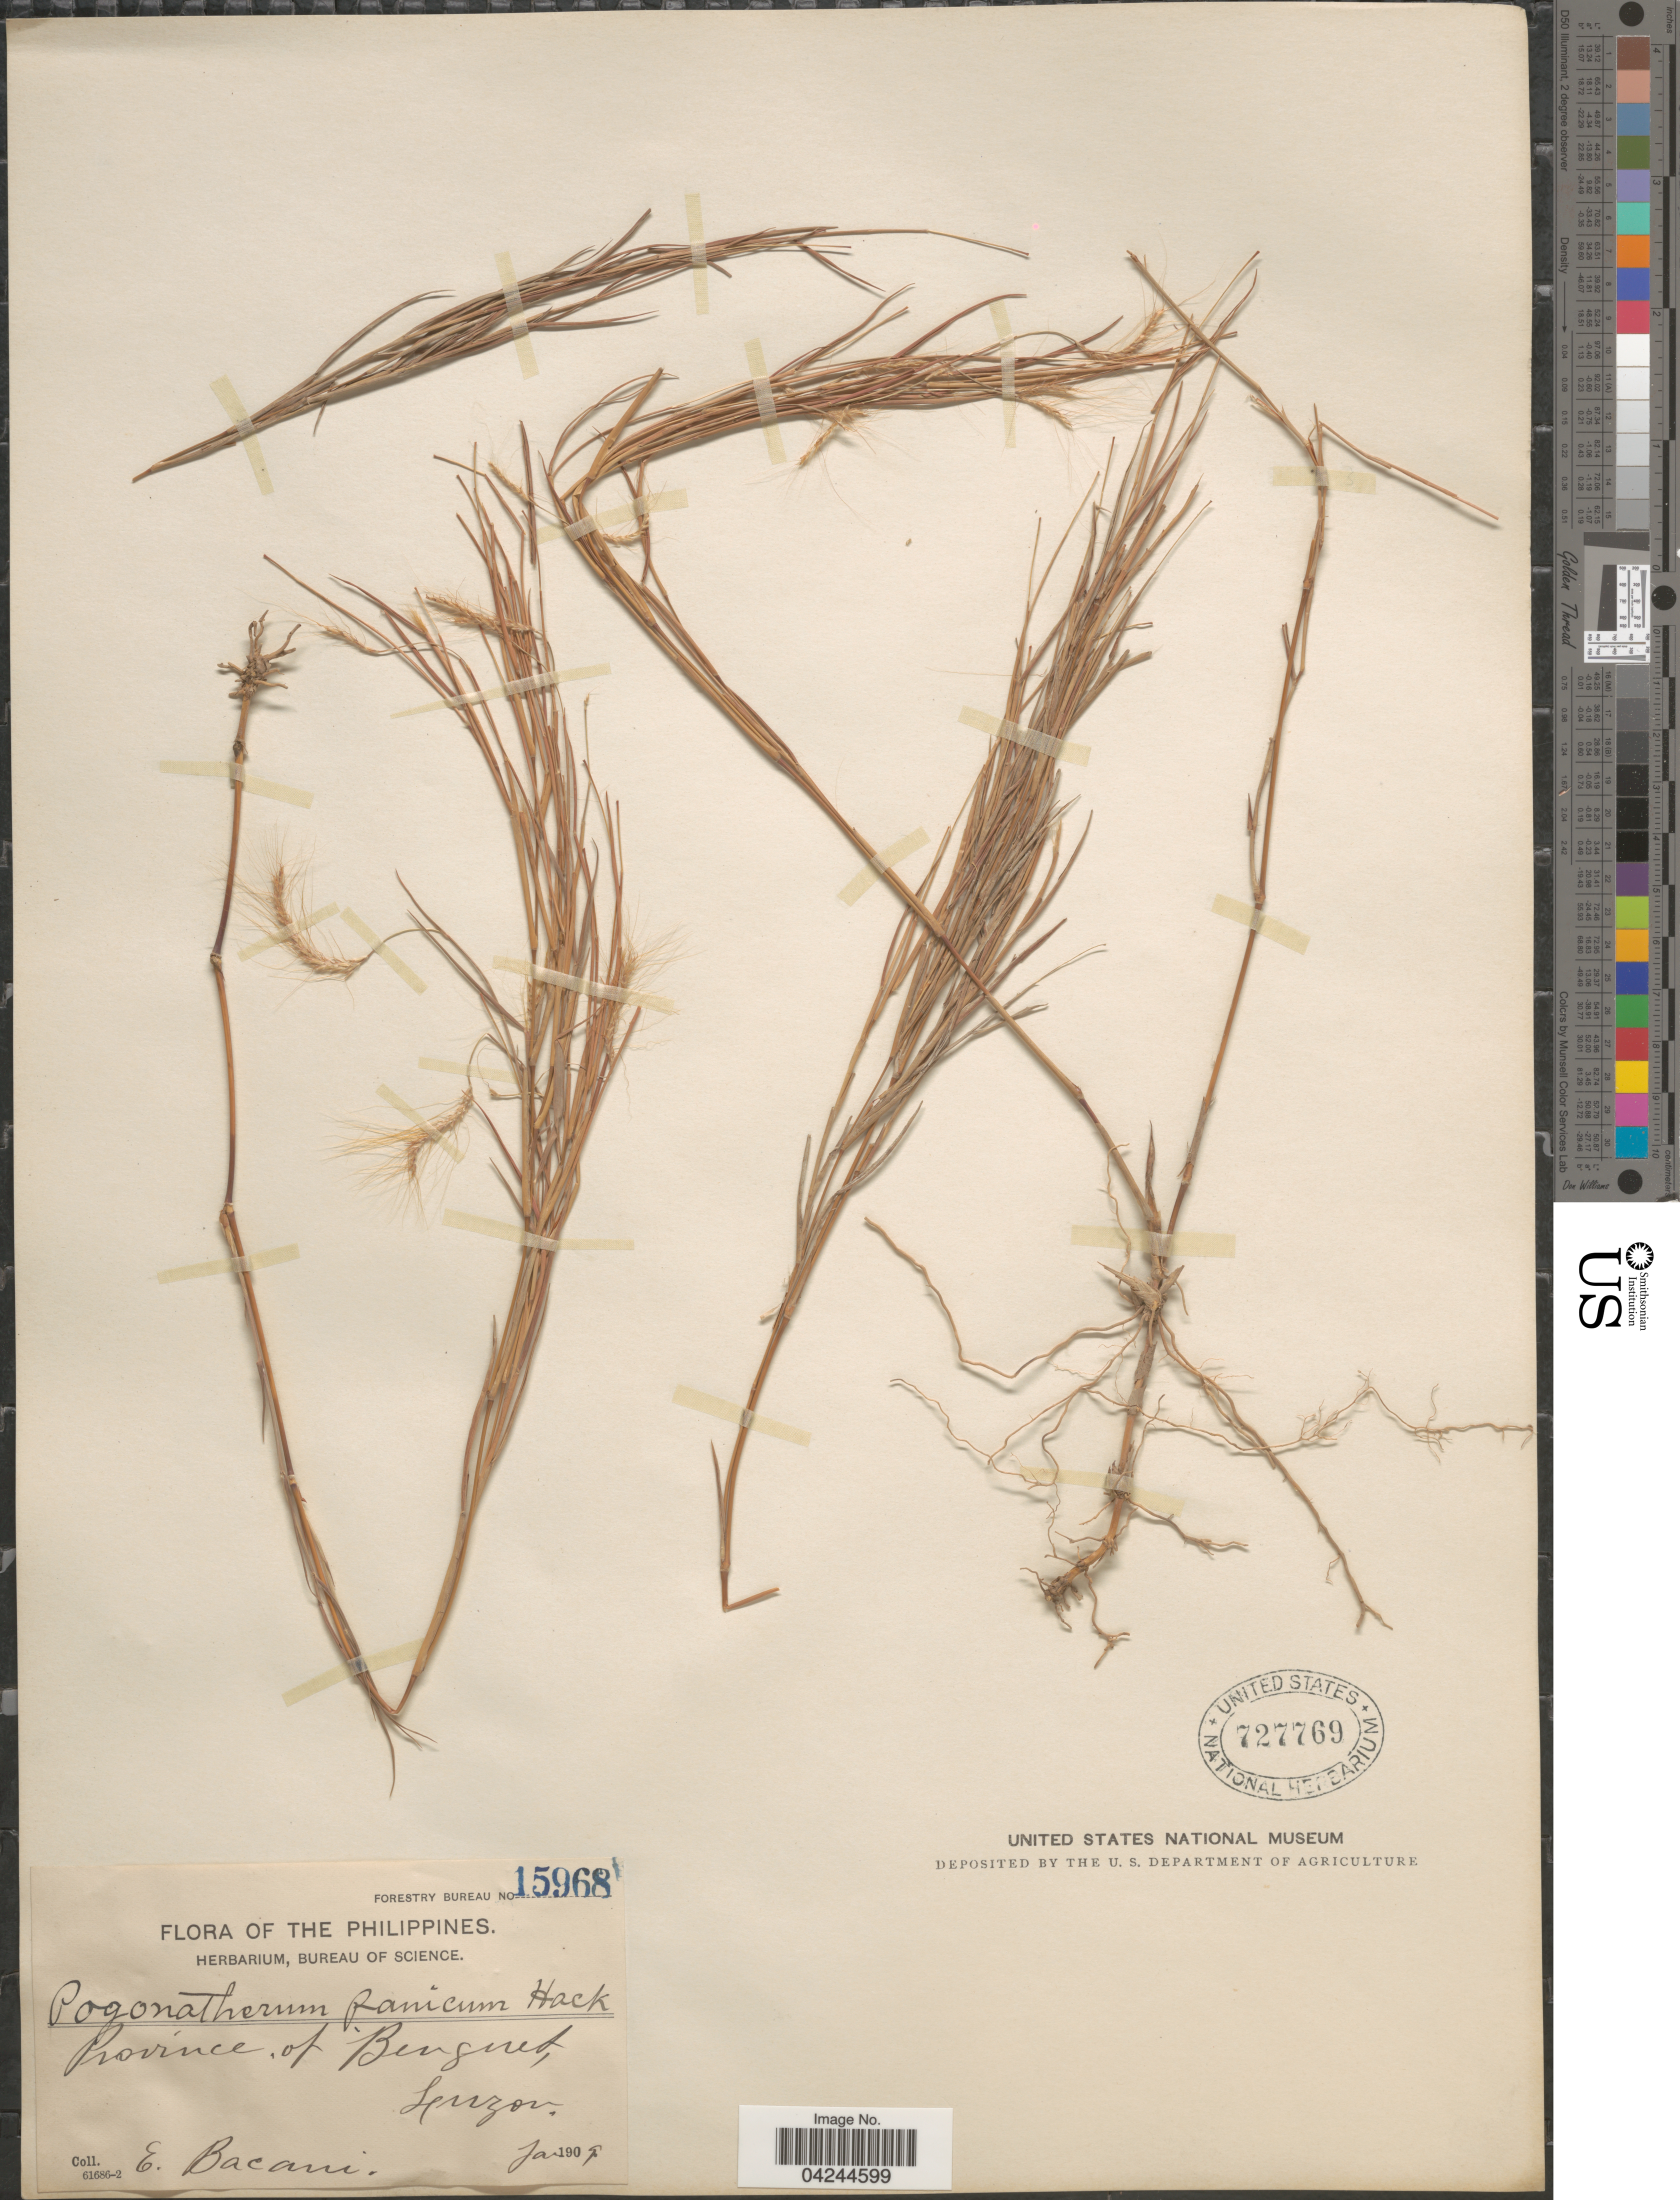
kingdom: Plantae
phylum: Tracheophyta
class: Liliopsida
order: Poales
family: Poaceae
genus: Pogonatherum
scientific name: Pogonatherum crinitum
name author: (Thunb.) Kunth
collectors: E. Bacani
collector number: Forestry Bureau 15968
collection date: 1909-01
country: Philippines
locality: Province of Benguet. Luzon.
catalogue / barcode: US 727769